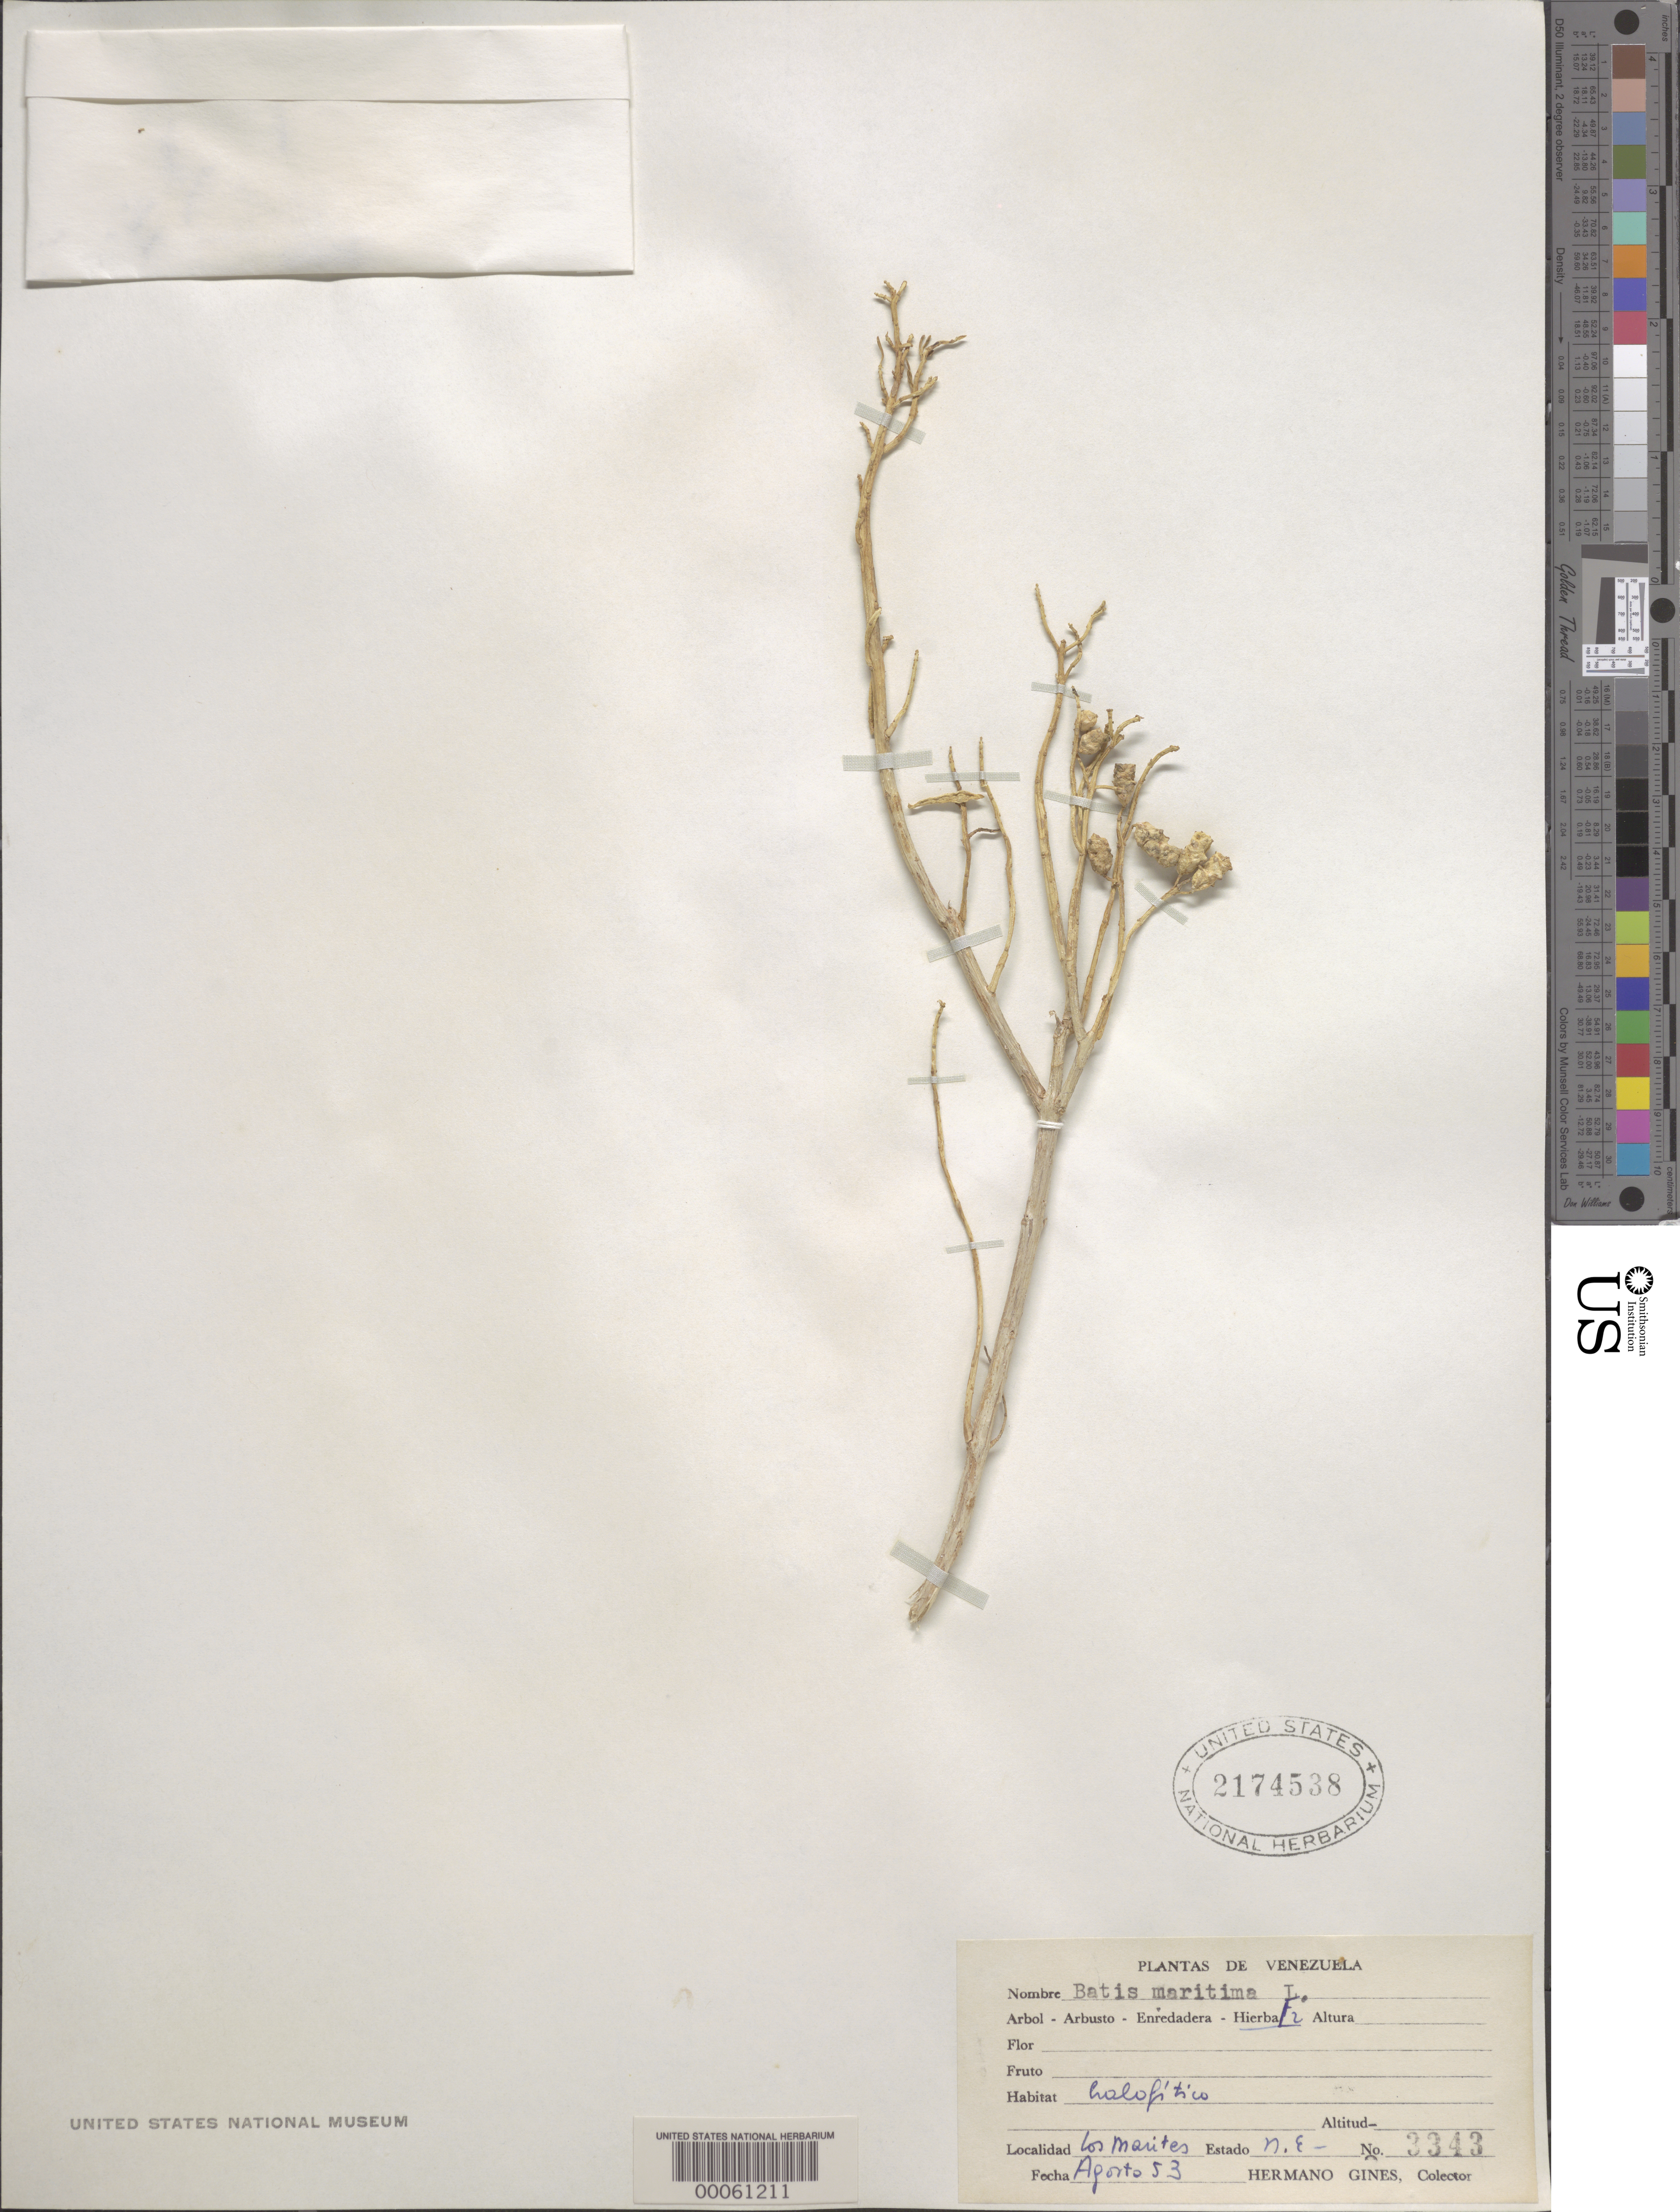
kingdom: Plantae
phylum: Tracheophyta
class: Magnoliopsida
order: Brassicales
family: Bataceae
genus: Batis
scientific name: Batis maritima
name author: L.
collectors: Bro. Gines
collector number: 3343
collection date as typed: Apr 1953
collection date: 1953-04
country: Venezuela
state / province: Nueva Esparta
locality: Los marites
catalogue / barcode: US 2174538